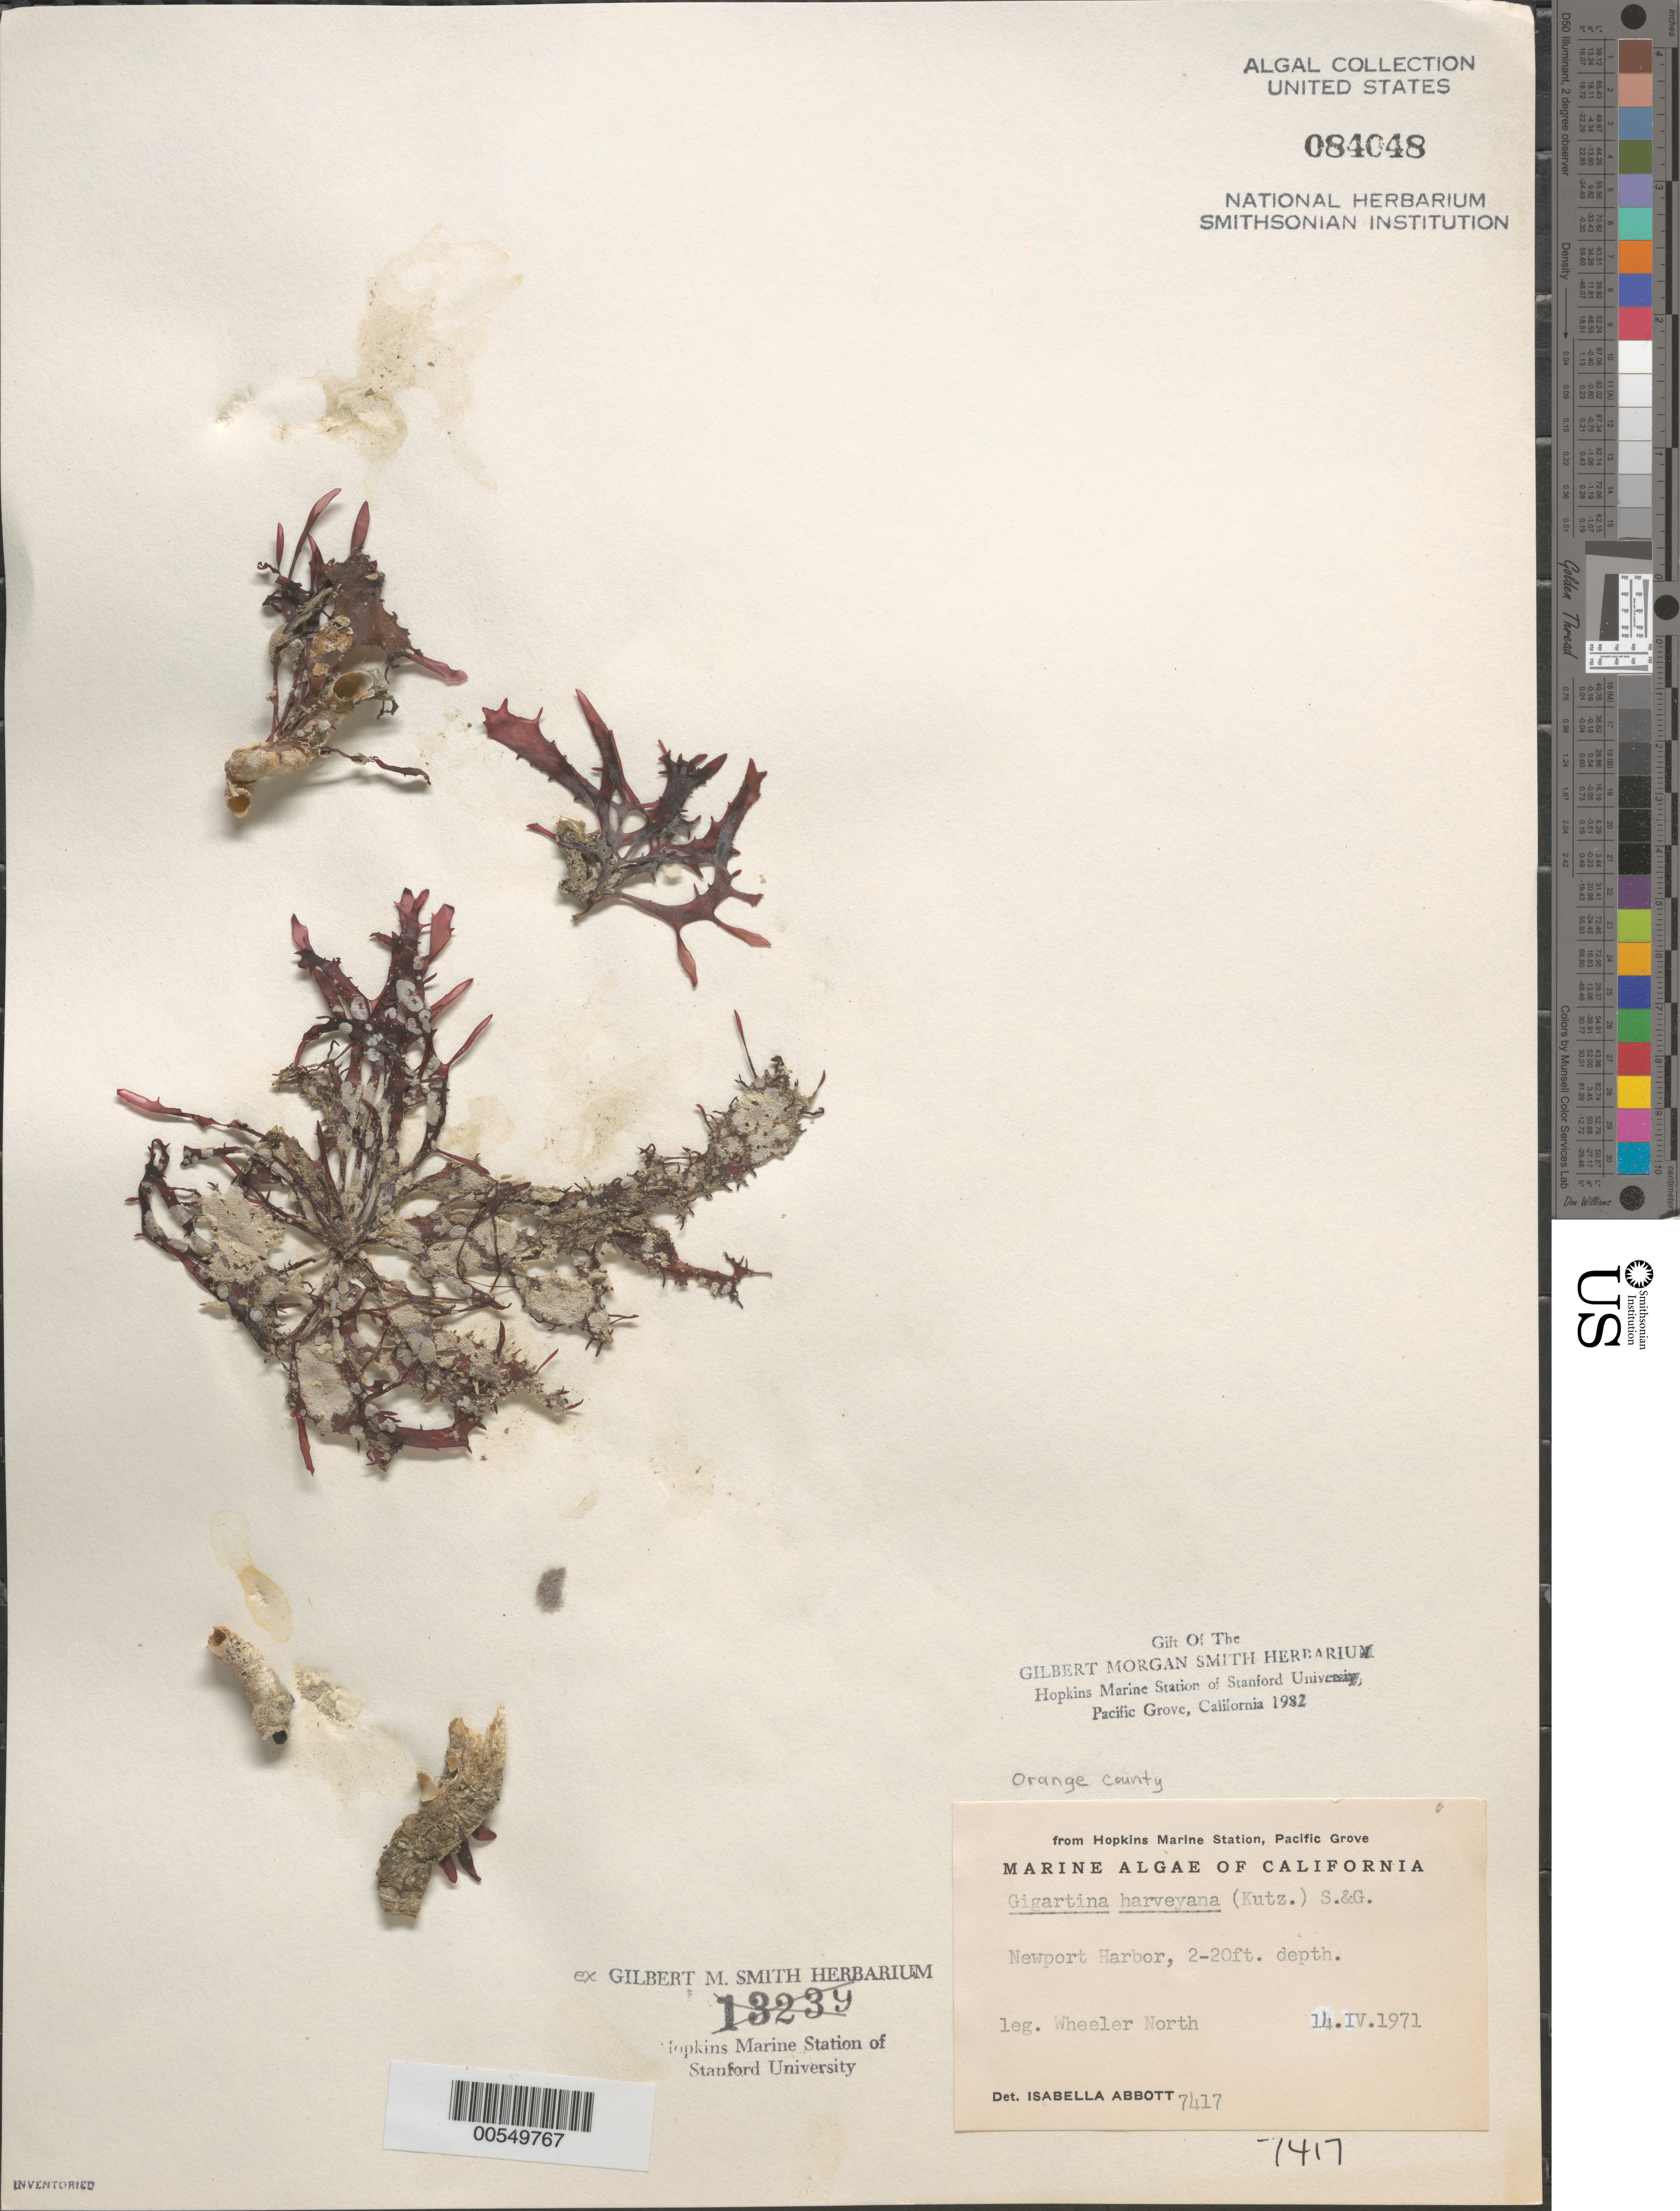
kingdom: Plantae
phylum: Rhodophyta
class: Florideophyceae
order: Gigartinales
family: Gigartinaceae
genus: Chondracanthus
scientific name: Chondracanthus harveyanus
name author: (Kütz.) Guiry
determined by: Algae name updating Project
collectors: W. North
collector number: IAA 7417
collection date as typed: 14 Apr 1971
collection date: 1971-04-14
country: United States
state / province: California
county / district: Orange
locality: Newport Harbor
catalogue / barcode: US 84048